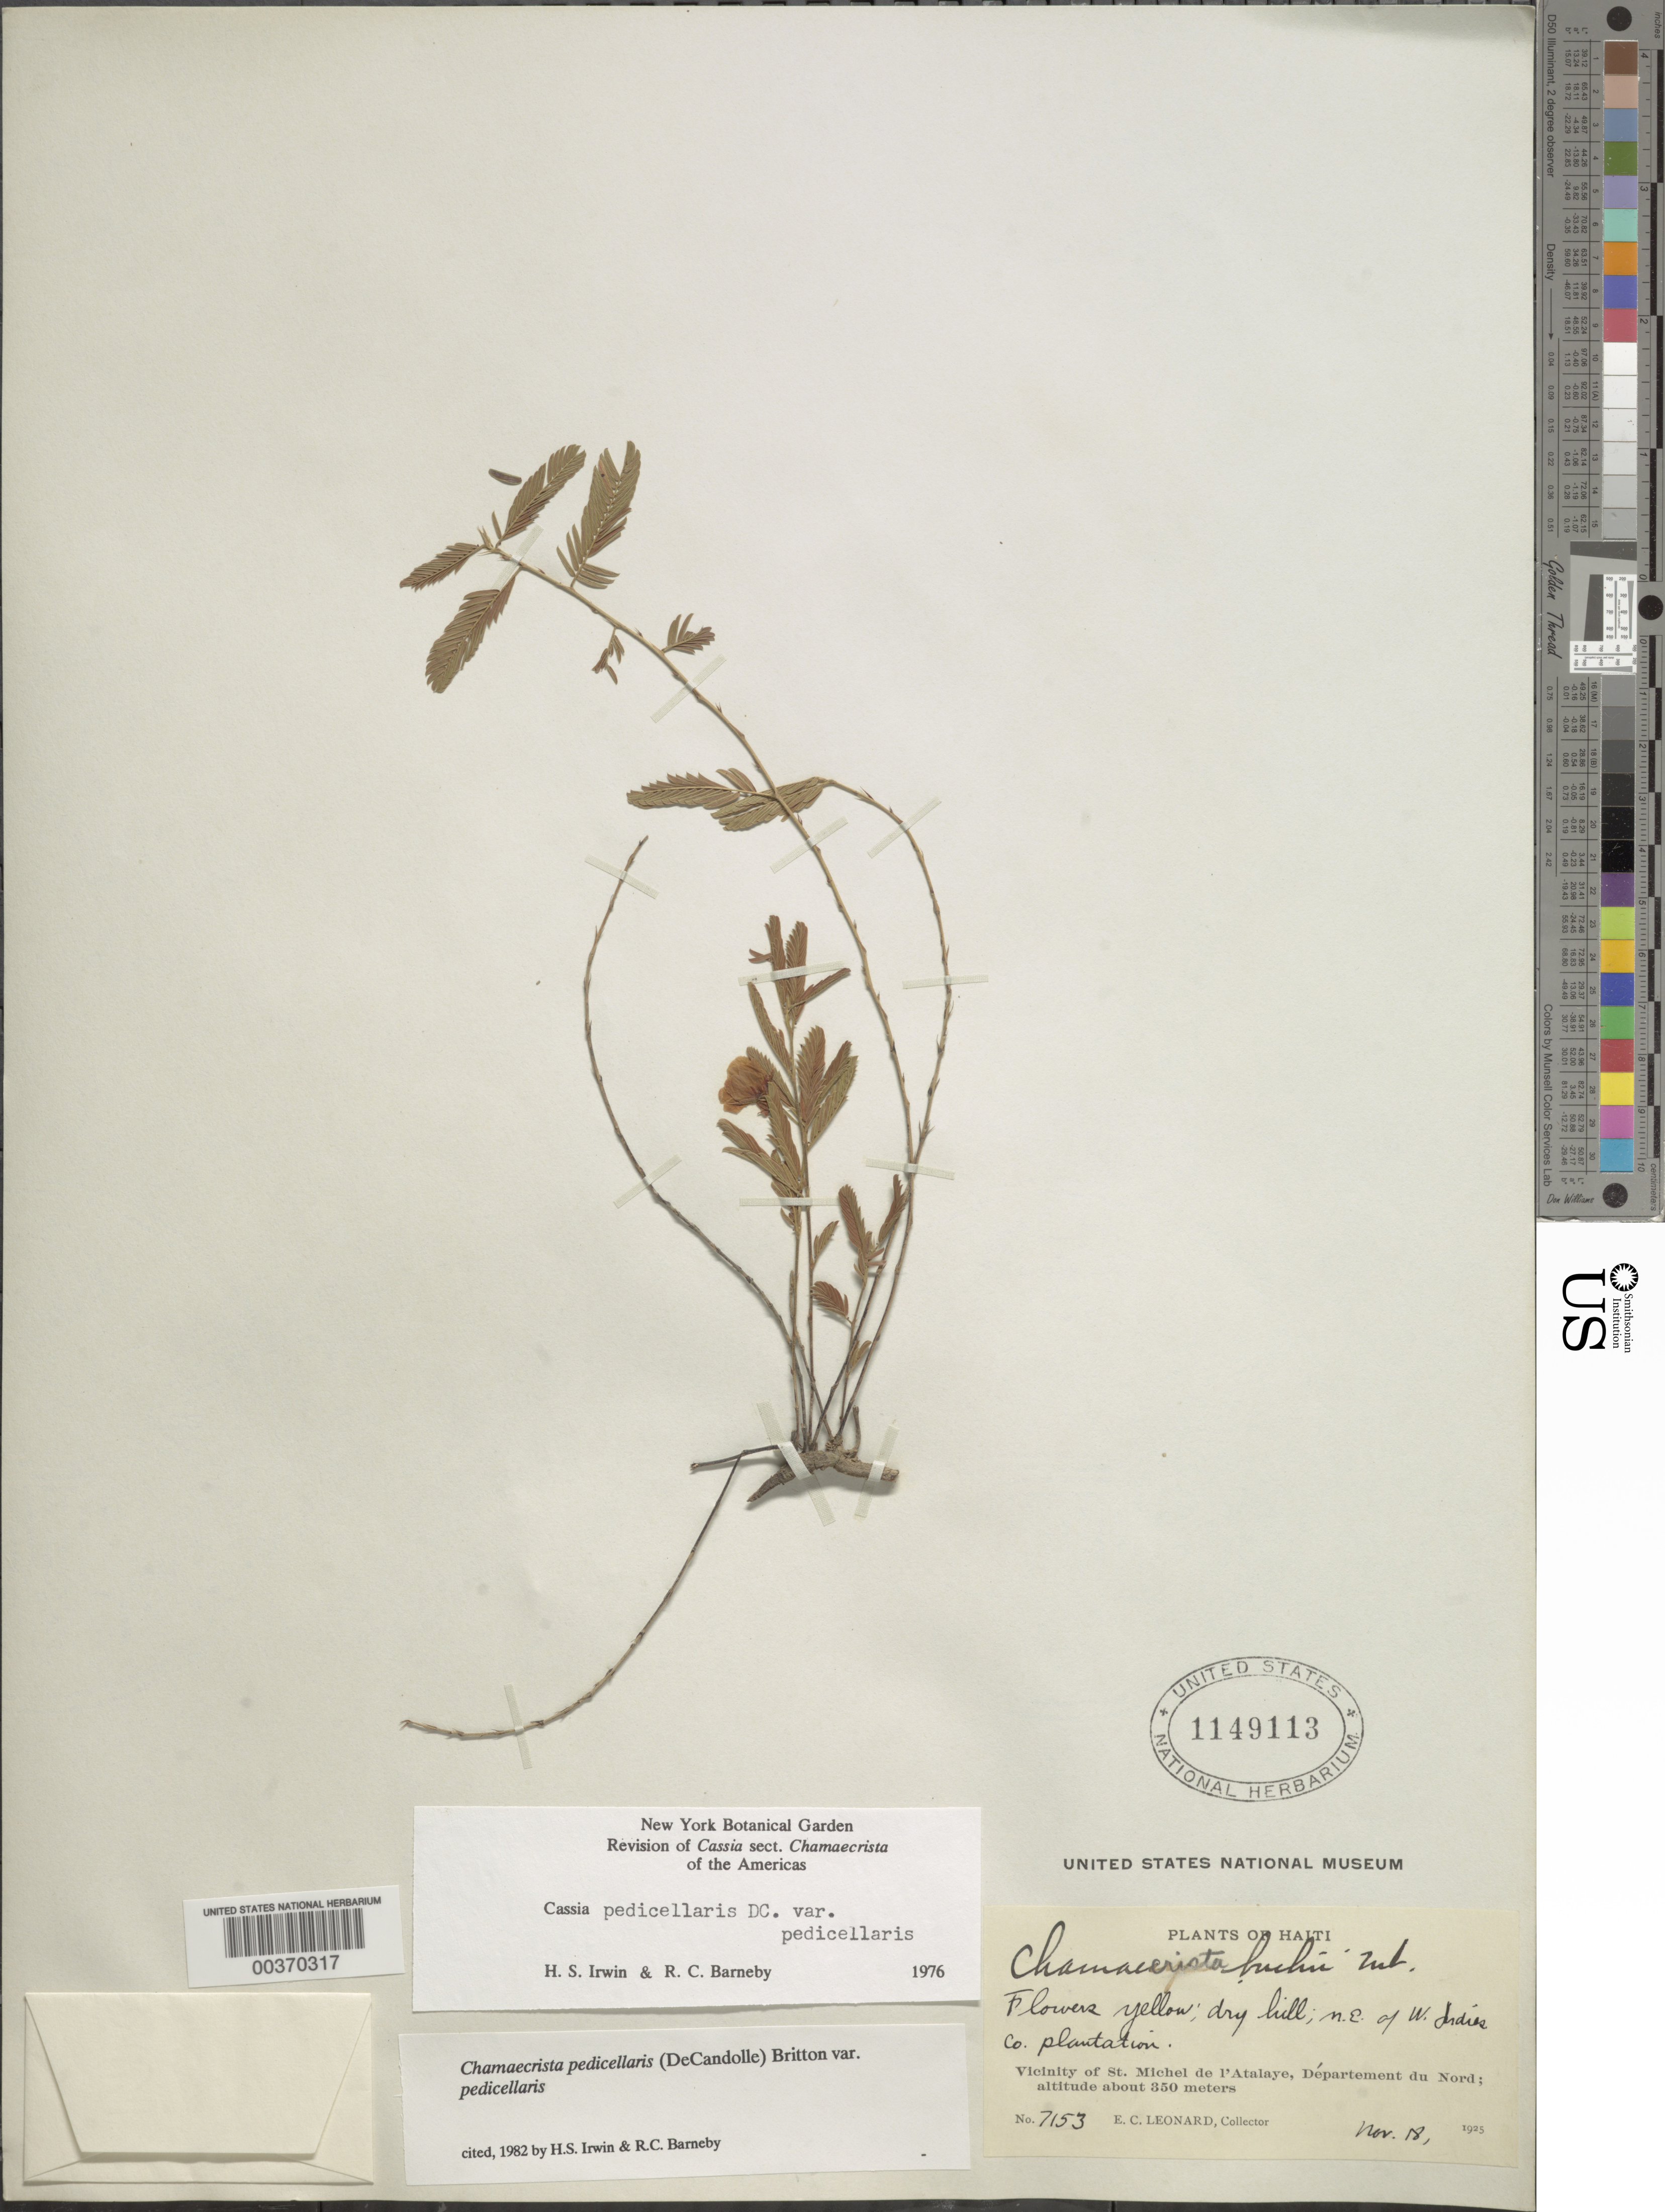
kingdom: Plantae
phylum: Tracheophyta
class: Magnoliopsida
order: Fabales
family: Fabaceae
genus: Chamaecrista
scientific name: Chamaecrista pedicellaris var. pedicellaris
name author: Britton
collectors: E. C. Leonard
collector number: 7153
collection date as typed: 18 Nov 1925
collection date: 1925-11-18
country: Haiti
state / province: Nord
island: Hispaniola Island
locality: Ne of w. indies co. plantation; vicinity of st. michel de l'atalaye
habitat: Dry hill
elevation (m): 350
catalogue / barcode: US 1149113